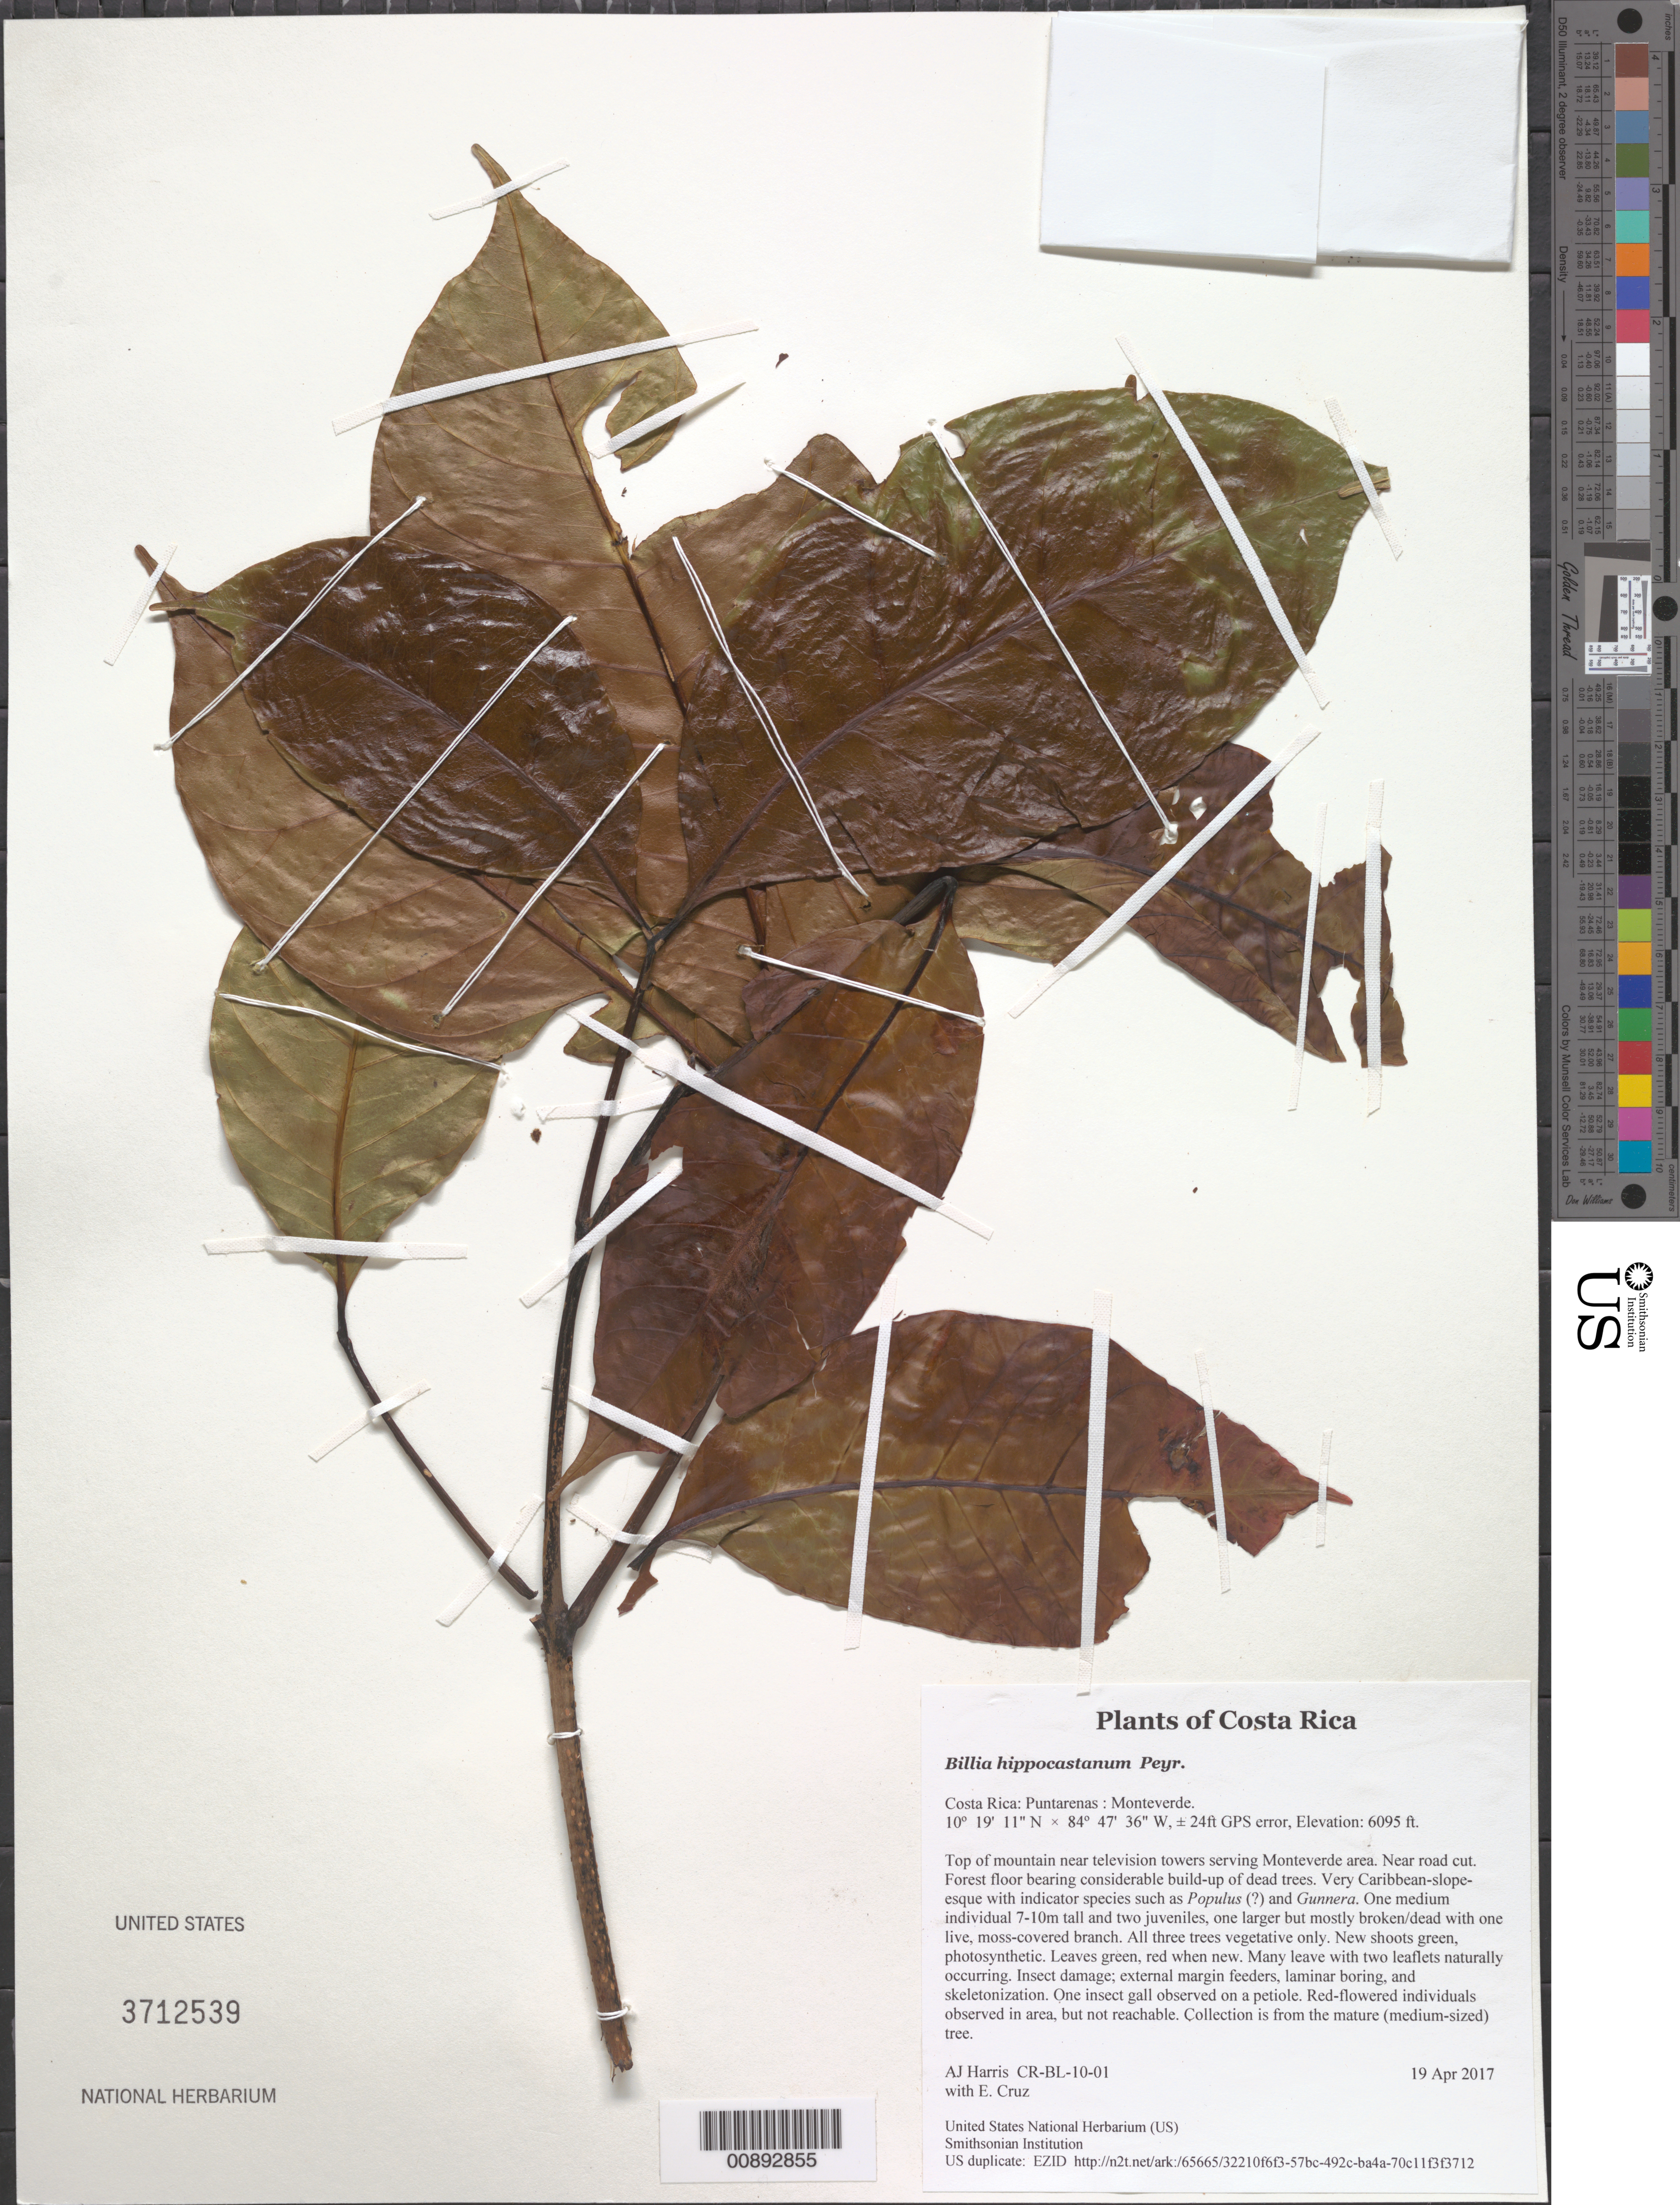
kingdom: Plantae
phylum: Tracheophyta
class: Magnoliopsida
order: Sapindales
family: Sapindaceae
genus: Billia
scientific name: Billia hippocastanum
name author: Peyr.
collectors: A. J. Harris & E. Cruz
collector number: CR-BL-10-01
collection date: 2017-04-18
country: Costa Rica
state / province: Puntarenas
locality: Monteverde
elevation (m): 1858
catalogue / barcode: US 3712539